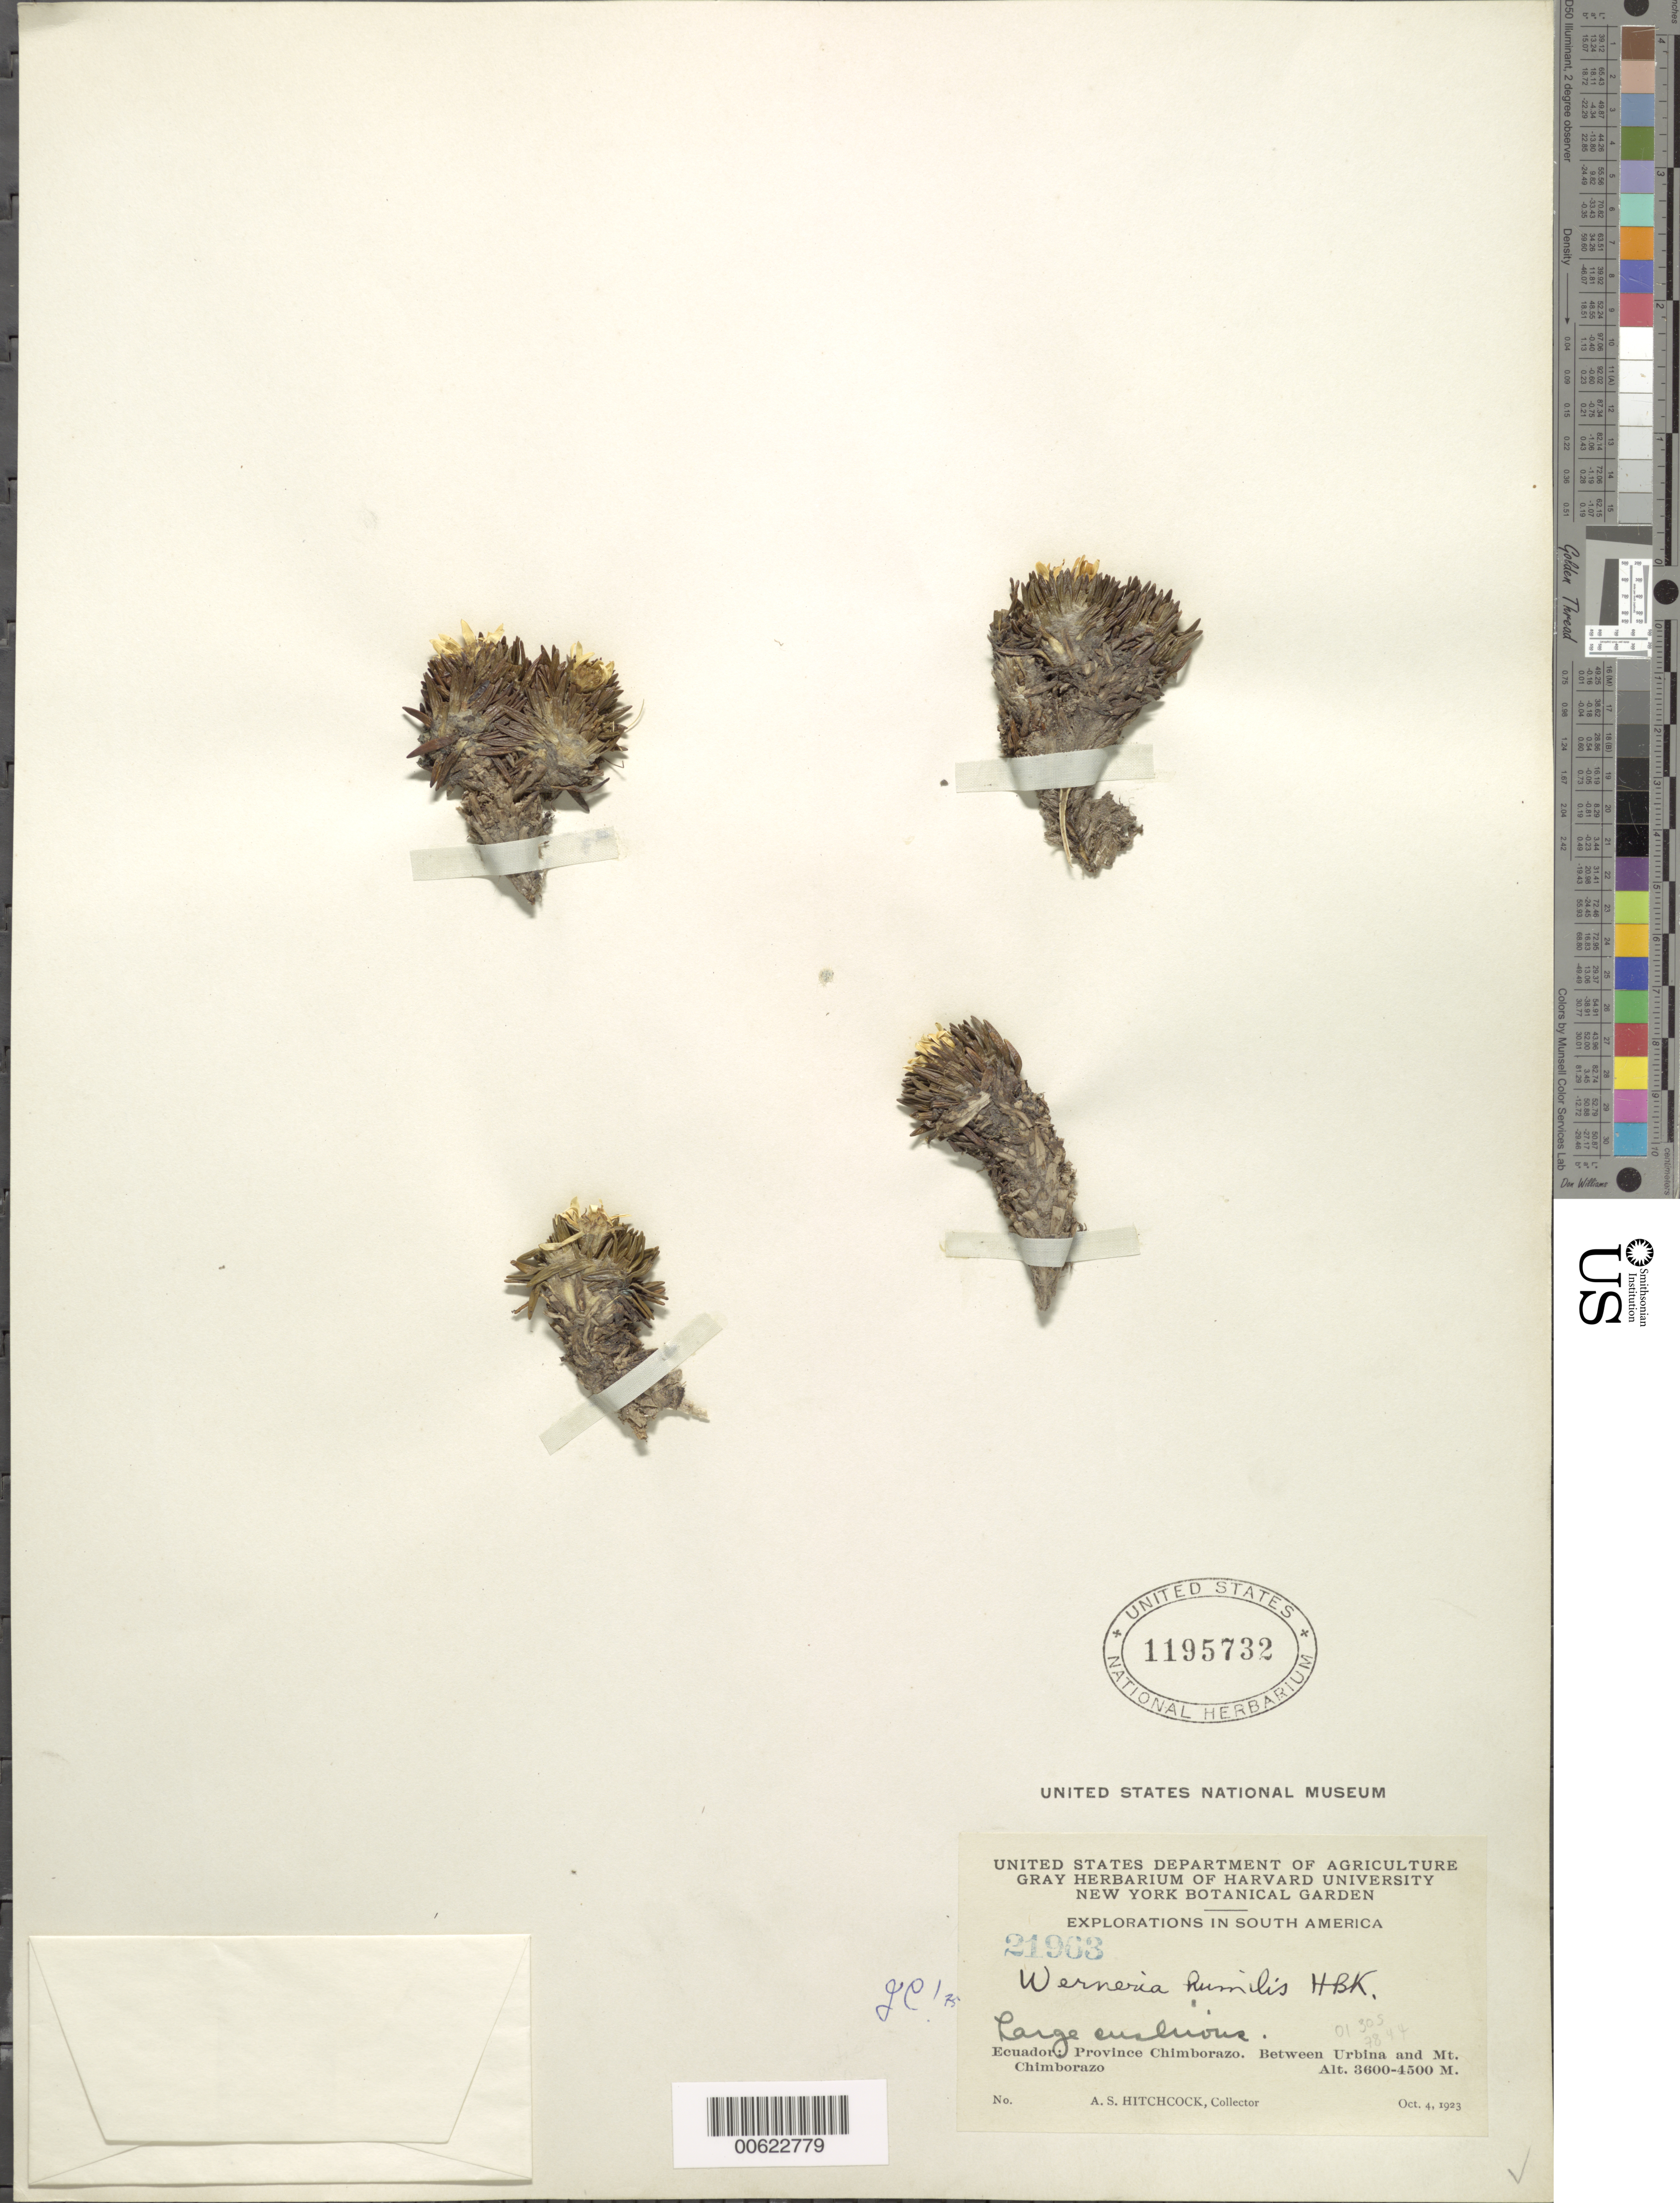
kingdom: Plantae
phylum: Tracheophyta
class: Magnoliopsida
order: Asterales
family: Asteraceae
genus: Xenophyllum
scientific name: Xenophyllum humile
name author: (Kunth) V.A. Funk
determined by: Funk, Vicki A., (BOT), Smithsonian Institution - National Museum of Natural History (UNITED STATES)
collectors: A. Hitchcock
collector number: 21963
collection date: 1923-10-04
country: Ecuador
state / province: Chimborazo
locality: Between Urbina and Mt. Chimborazo.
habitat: Forms large cushions. articulata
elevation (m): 3600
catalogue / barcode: US 1195732